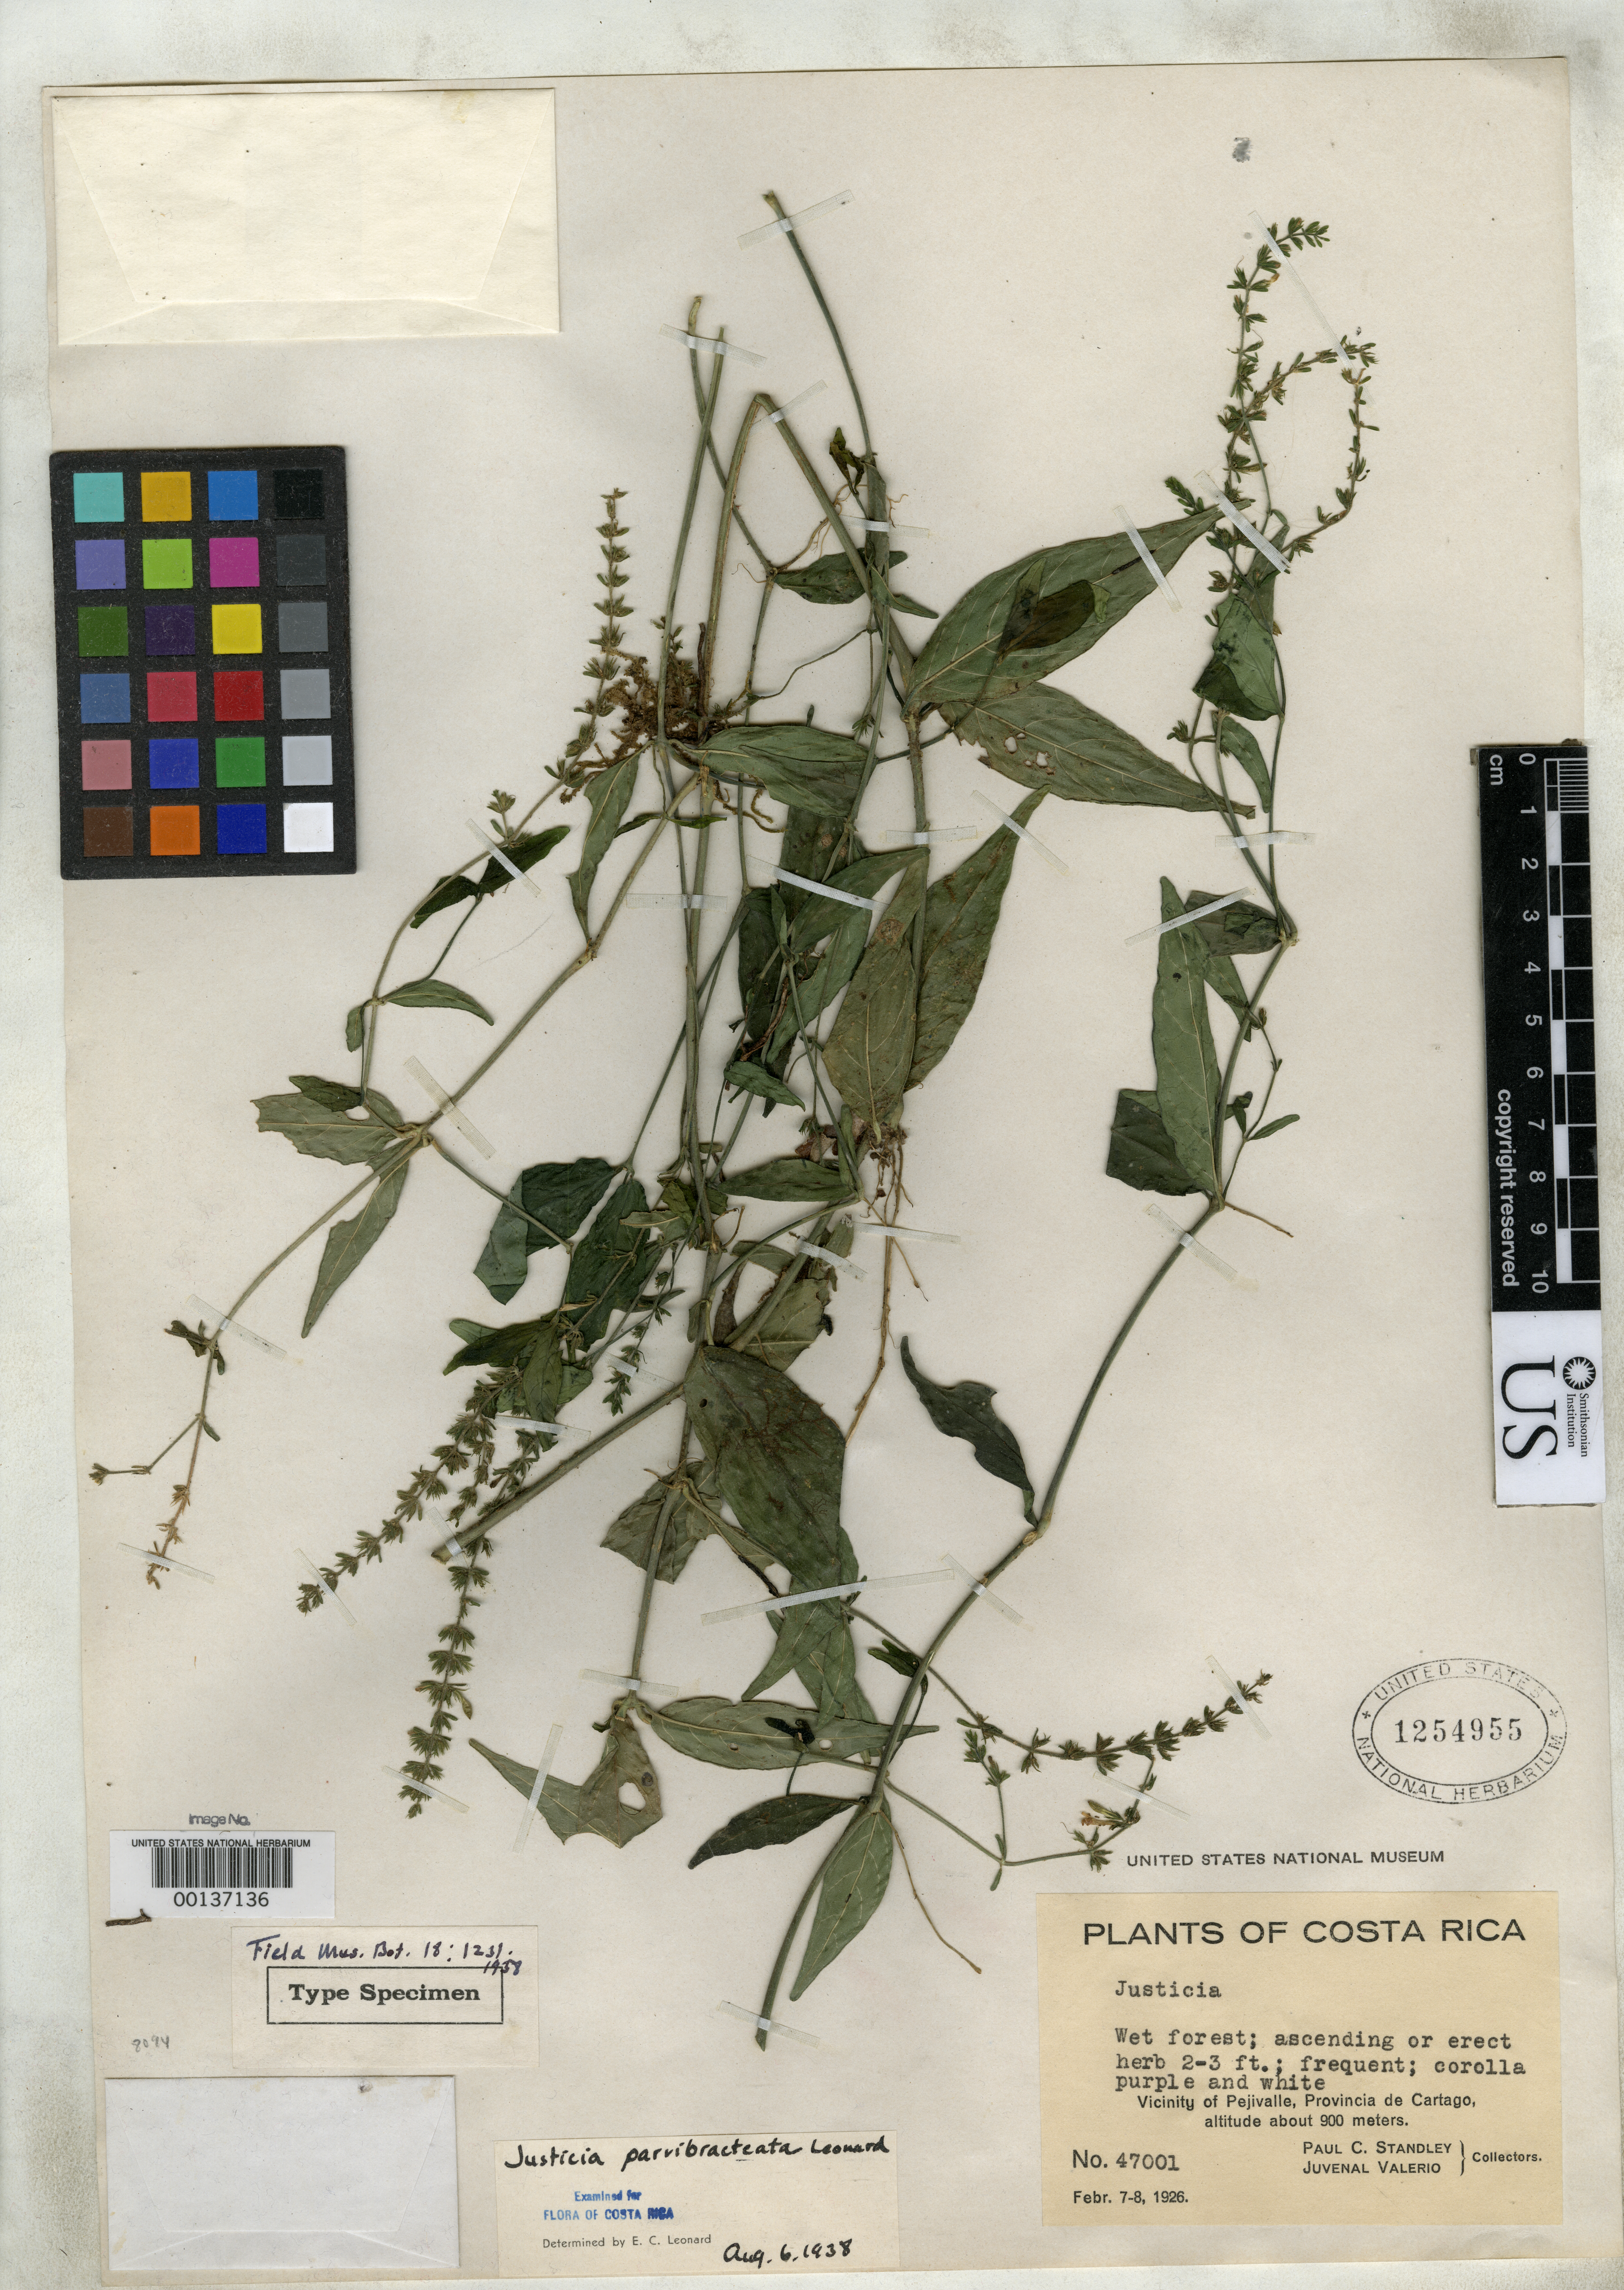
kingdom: Plantae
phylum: Tracheophyta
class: Magnoliopsida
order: Lamiales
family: Acanthaceae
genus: Justicia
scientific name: Justicia parvibracteata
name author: Leonard in Standl.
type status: Holotype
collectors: P. C. Standley & J. Valerio R.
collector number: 47001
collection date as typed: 07 Feb 1926 to 08 Feb 1926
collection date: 1926-02-07/1926-02-08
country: Costa Rica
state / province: Cartago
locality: Vicinity of Pejivalle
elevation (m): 900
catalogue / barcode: US 1254955